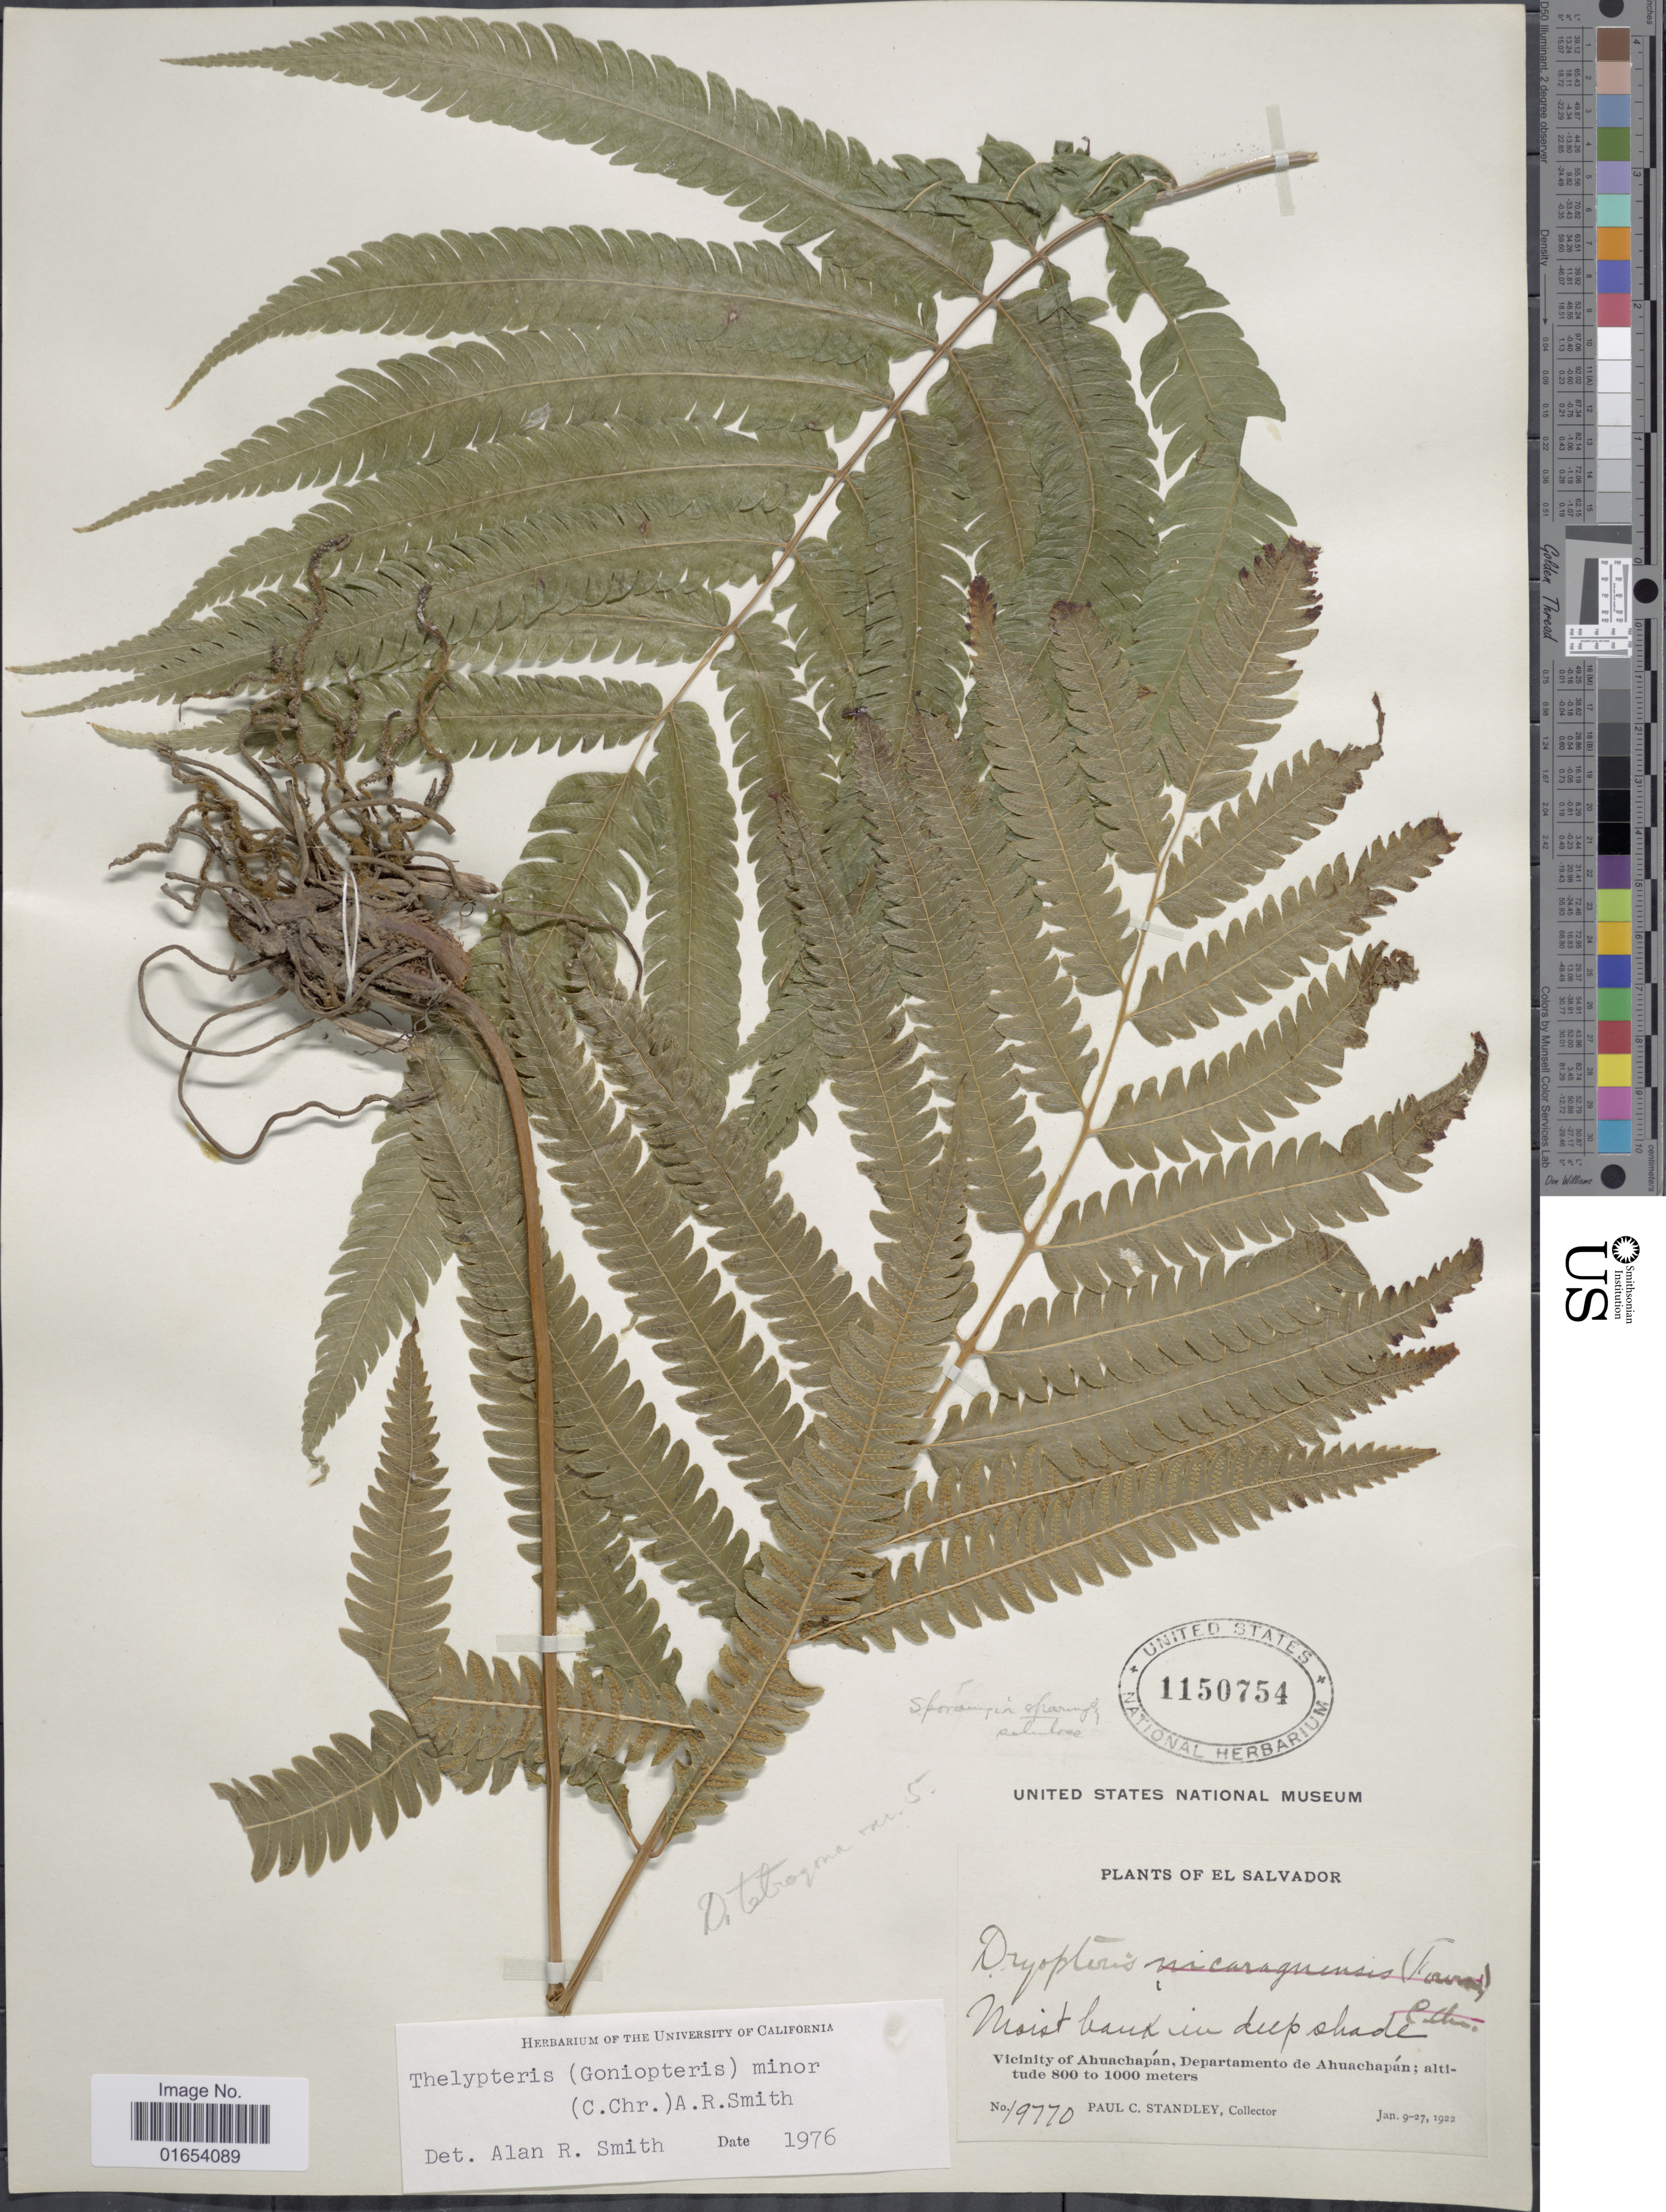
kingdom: Plantae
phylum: Tracheophyta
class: Polypodiopsida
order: Polypodiales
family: Thelypteridaceae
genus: Goniopteris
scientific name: Goniopteris minor (C. Chr.) comb. nov., ined 2015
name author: (C. Chr.)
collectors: P. C. Standley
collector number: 19770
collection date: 1922-01-09/1922-01-27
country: El Salvador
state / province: Ahuachapan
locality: El Salvador, vicinity of Ahuachapan, Departamento de Ahuachapan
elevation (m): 800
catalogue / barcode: US 1150754